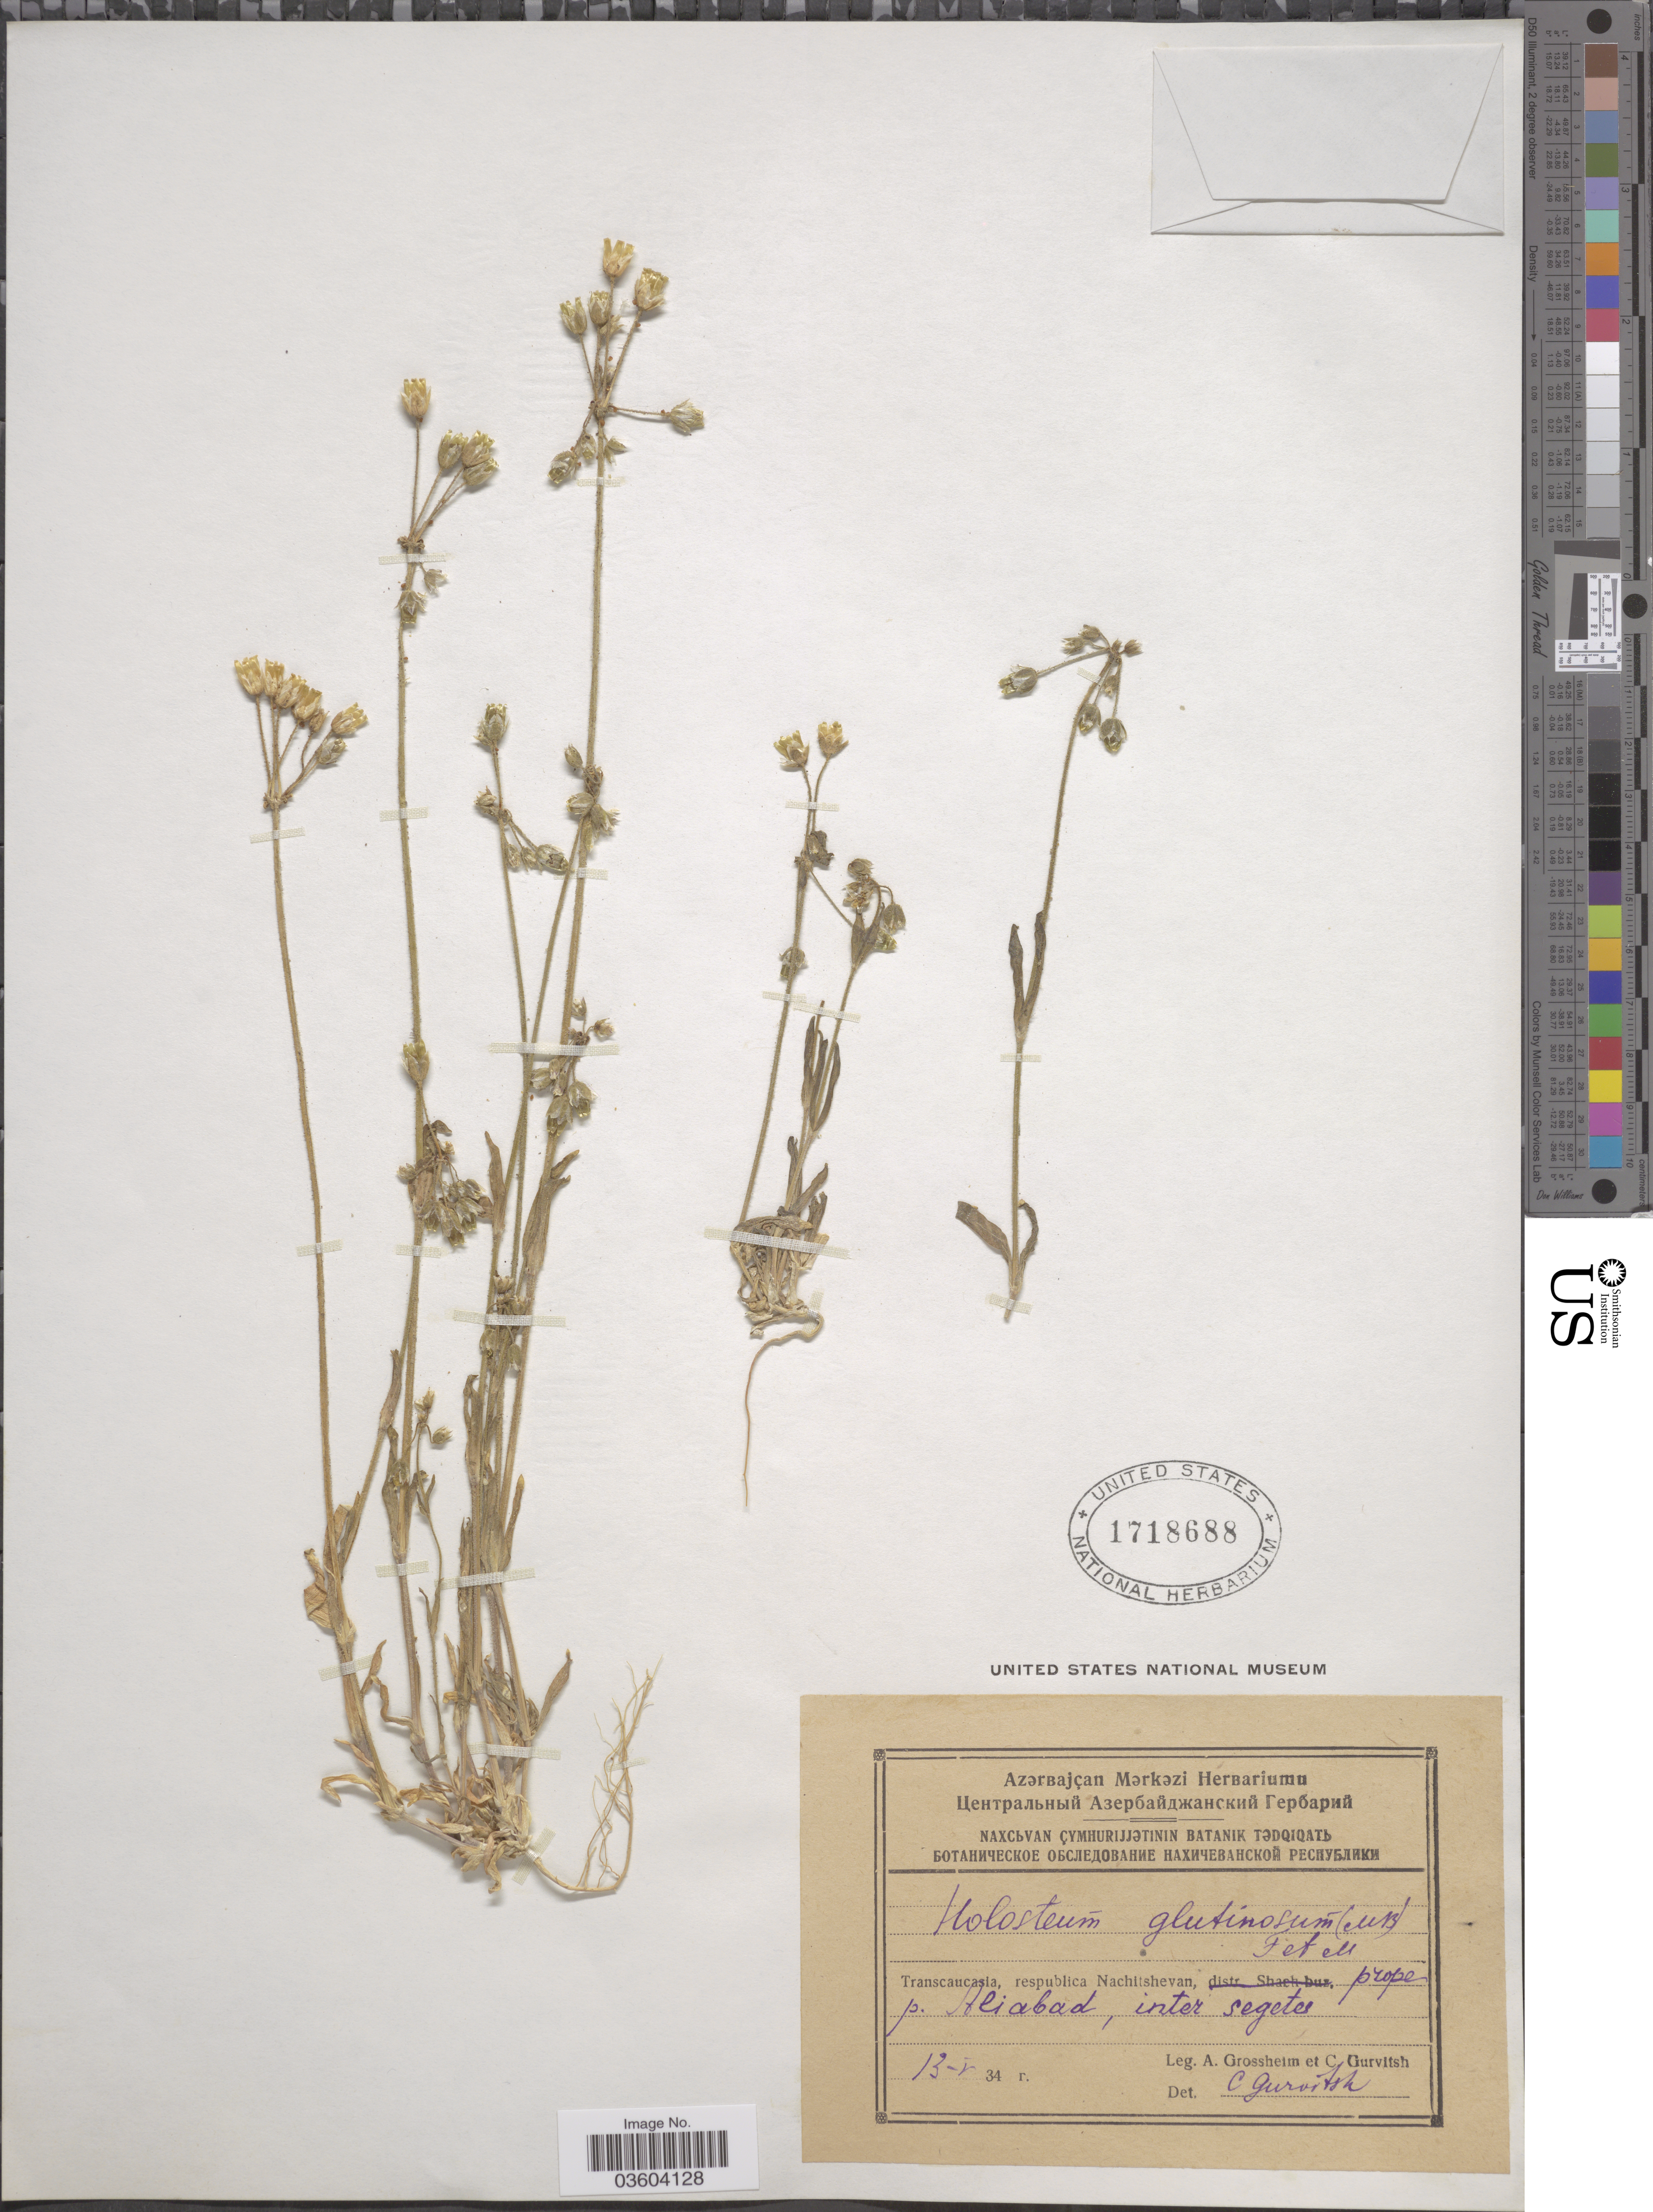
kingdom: Plantae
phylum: Tracheophyta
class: Magnoliopsida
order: Caryophyllales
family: Caryophyllaceae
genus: Holosteum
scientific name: Holosteum glutinosum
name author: (M. Bieb.) Fisch. & C.A. Mey.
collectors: A. Grossheim & C. Gurvitsh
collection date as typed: Transcribed d/m/y: 13/5/34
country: Azerbaijan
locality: Transcaucasia, republica Nachitshevan, prope p. Hliabas, inter segetes.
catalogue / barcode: US 1718688